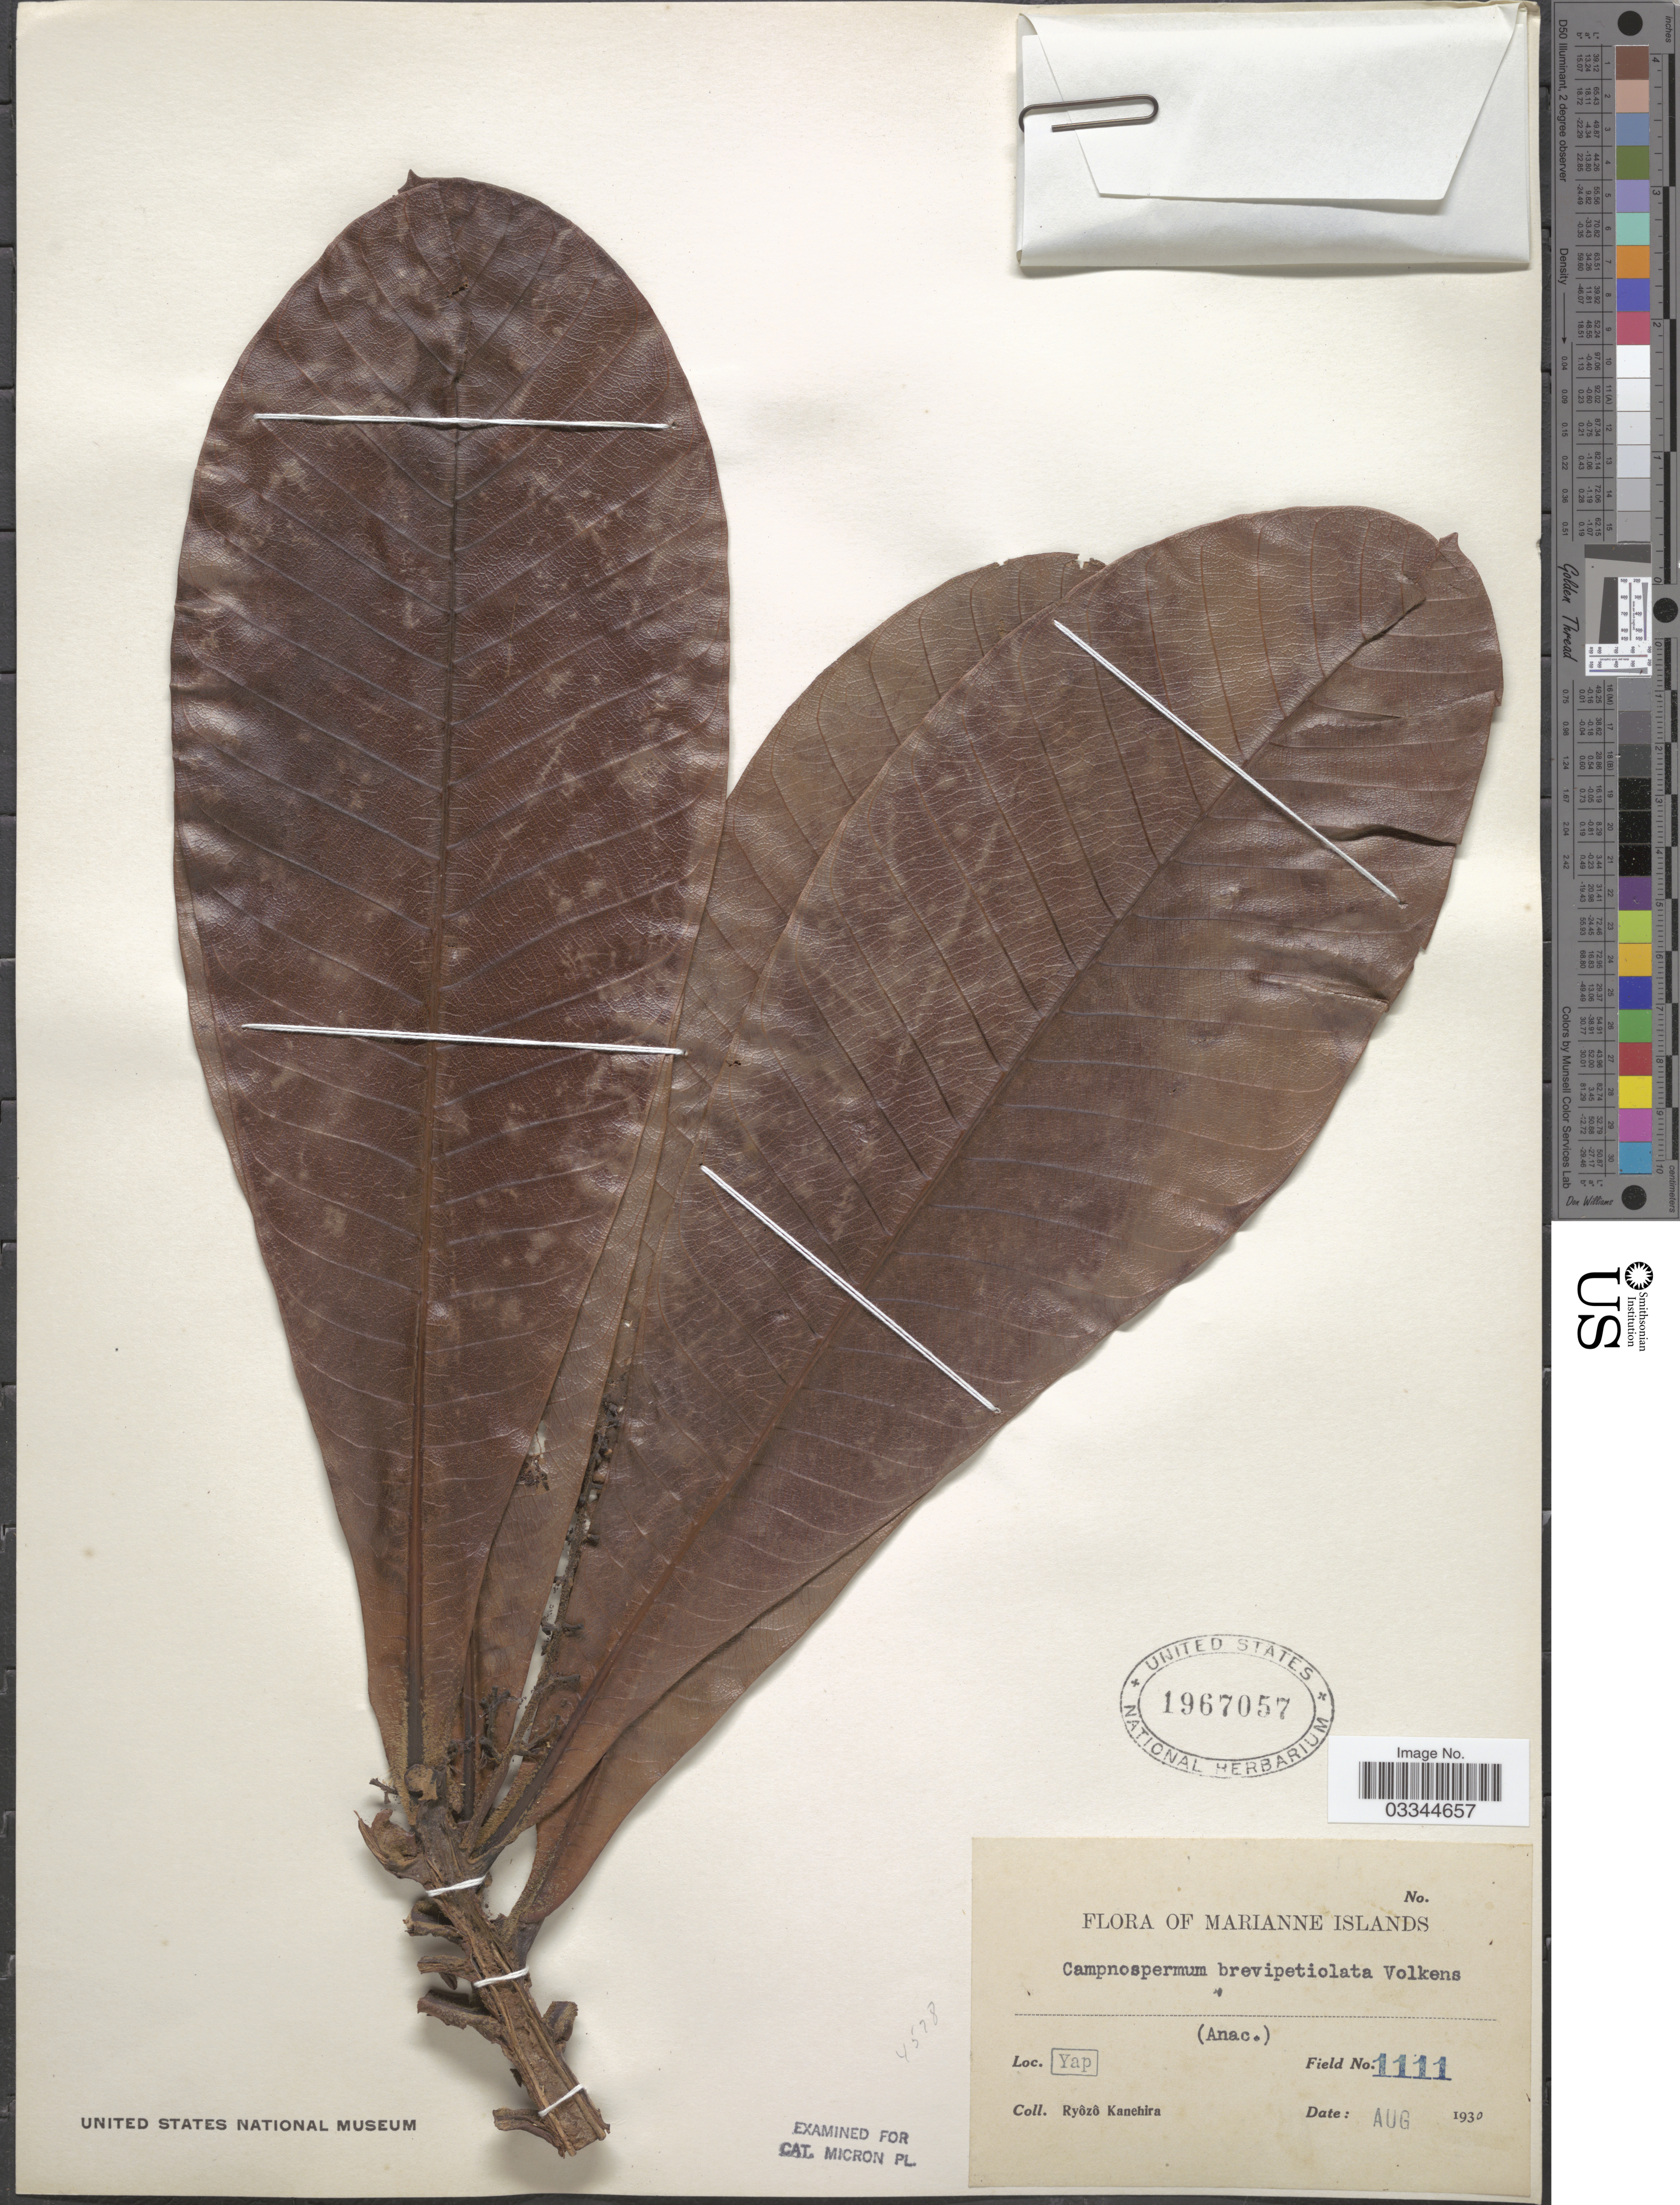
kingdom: Plantae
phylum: Tracheophyta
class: Magnoliopsida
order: Sapindales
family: Anacardiaceae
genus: Campnosperma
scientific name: Campnosperma brevipetiolatum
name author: Volk.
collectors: R. Kanehira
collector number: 1111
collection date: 1930-08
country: Micronesia, Federated States of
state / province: Yap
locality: Marianne Islands.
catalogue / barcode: US 1967057